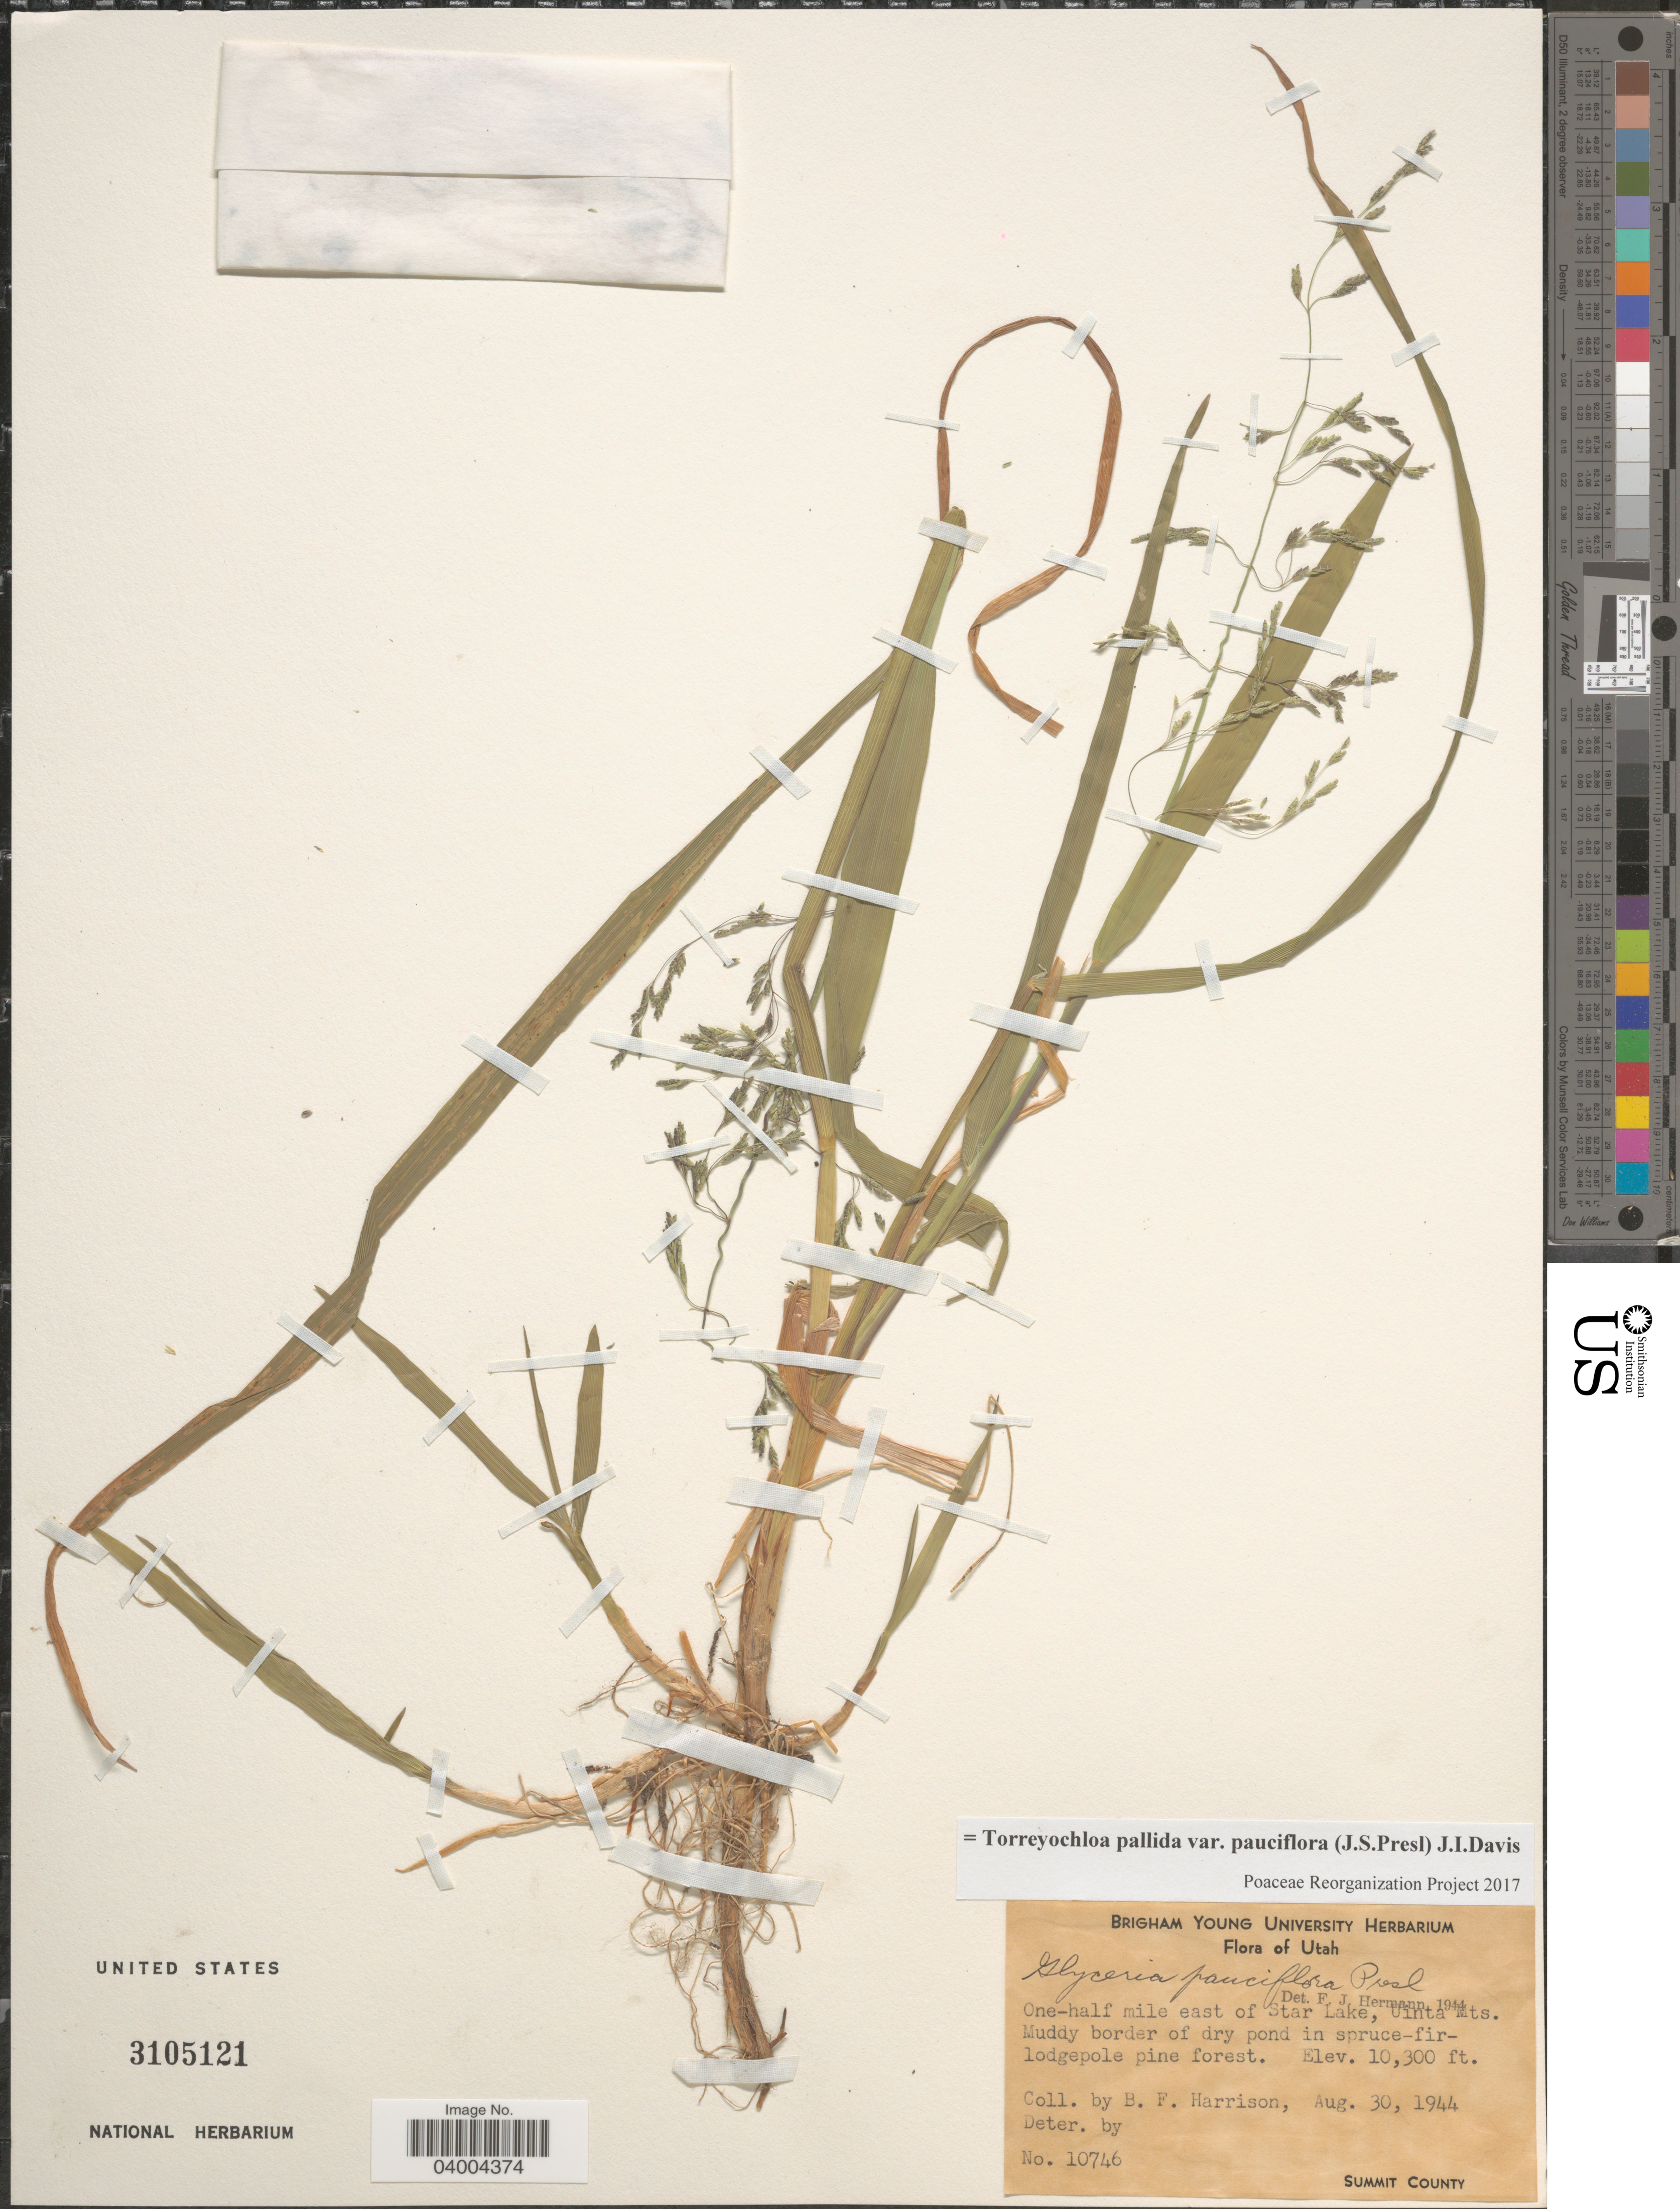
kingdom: Plantae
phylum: Tracheophyta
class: Liliopsida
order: Poales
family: Poaceae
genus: Torreyochloa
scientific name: Torreyochloa pallida var. pauciflora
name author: (J. Presl) J.I. Davis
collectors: B. F. Harrison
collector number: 10746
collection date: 1944-08-30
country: United States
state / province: Utah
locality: One-half mile east of Star Lake, Uinta Mts. Muddy border of dry pond in spruce-fir-lodgepole pine forest. Summit County.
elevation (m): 3139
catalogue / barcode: US 3105121